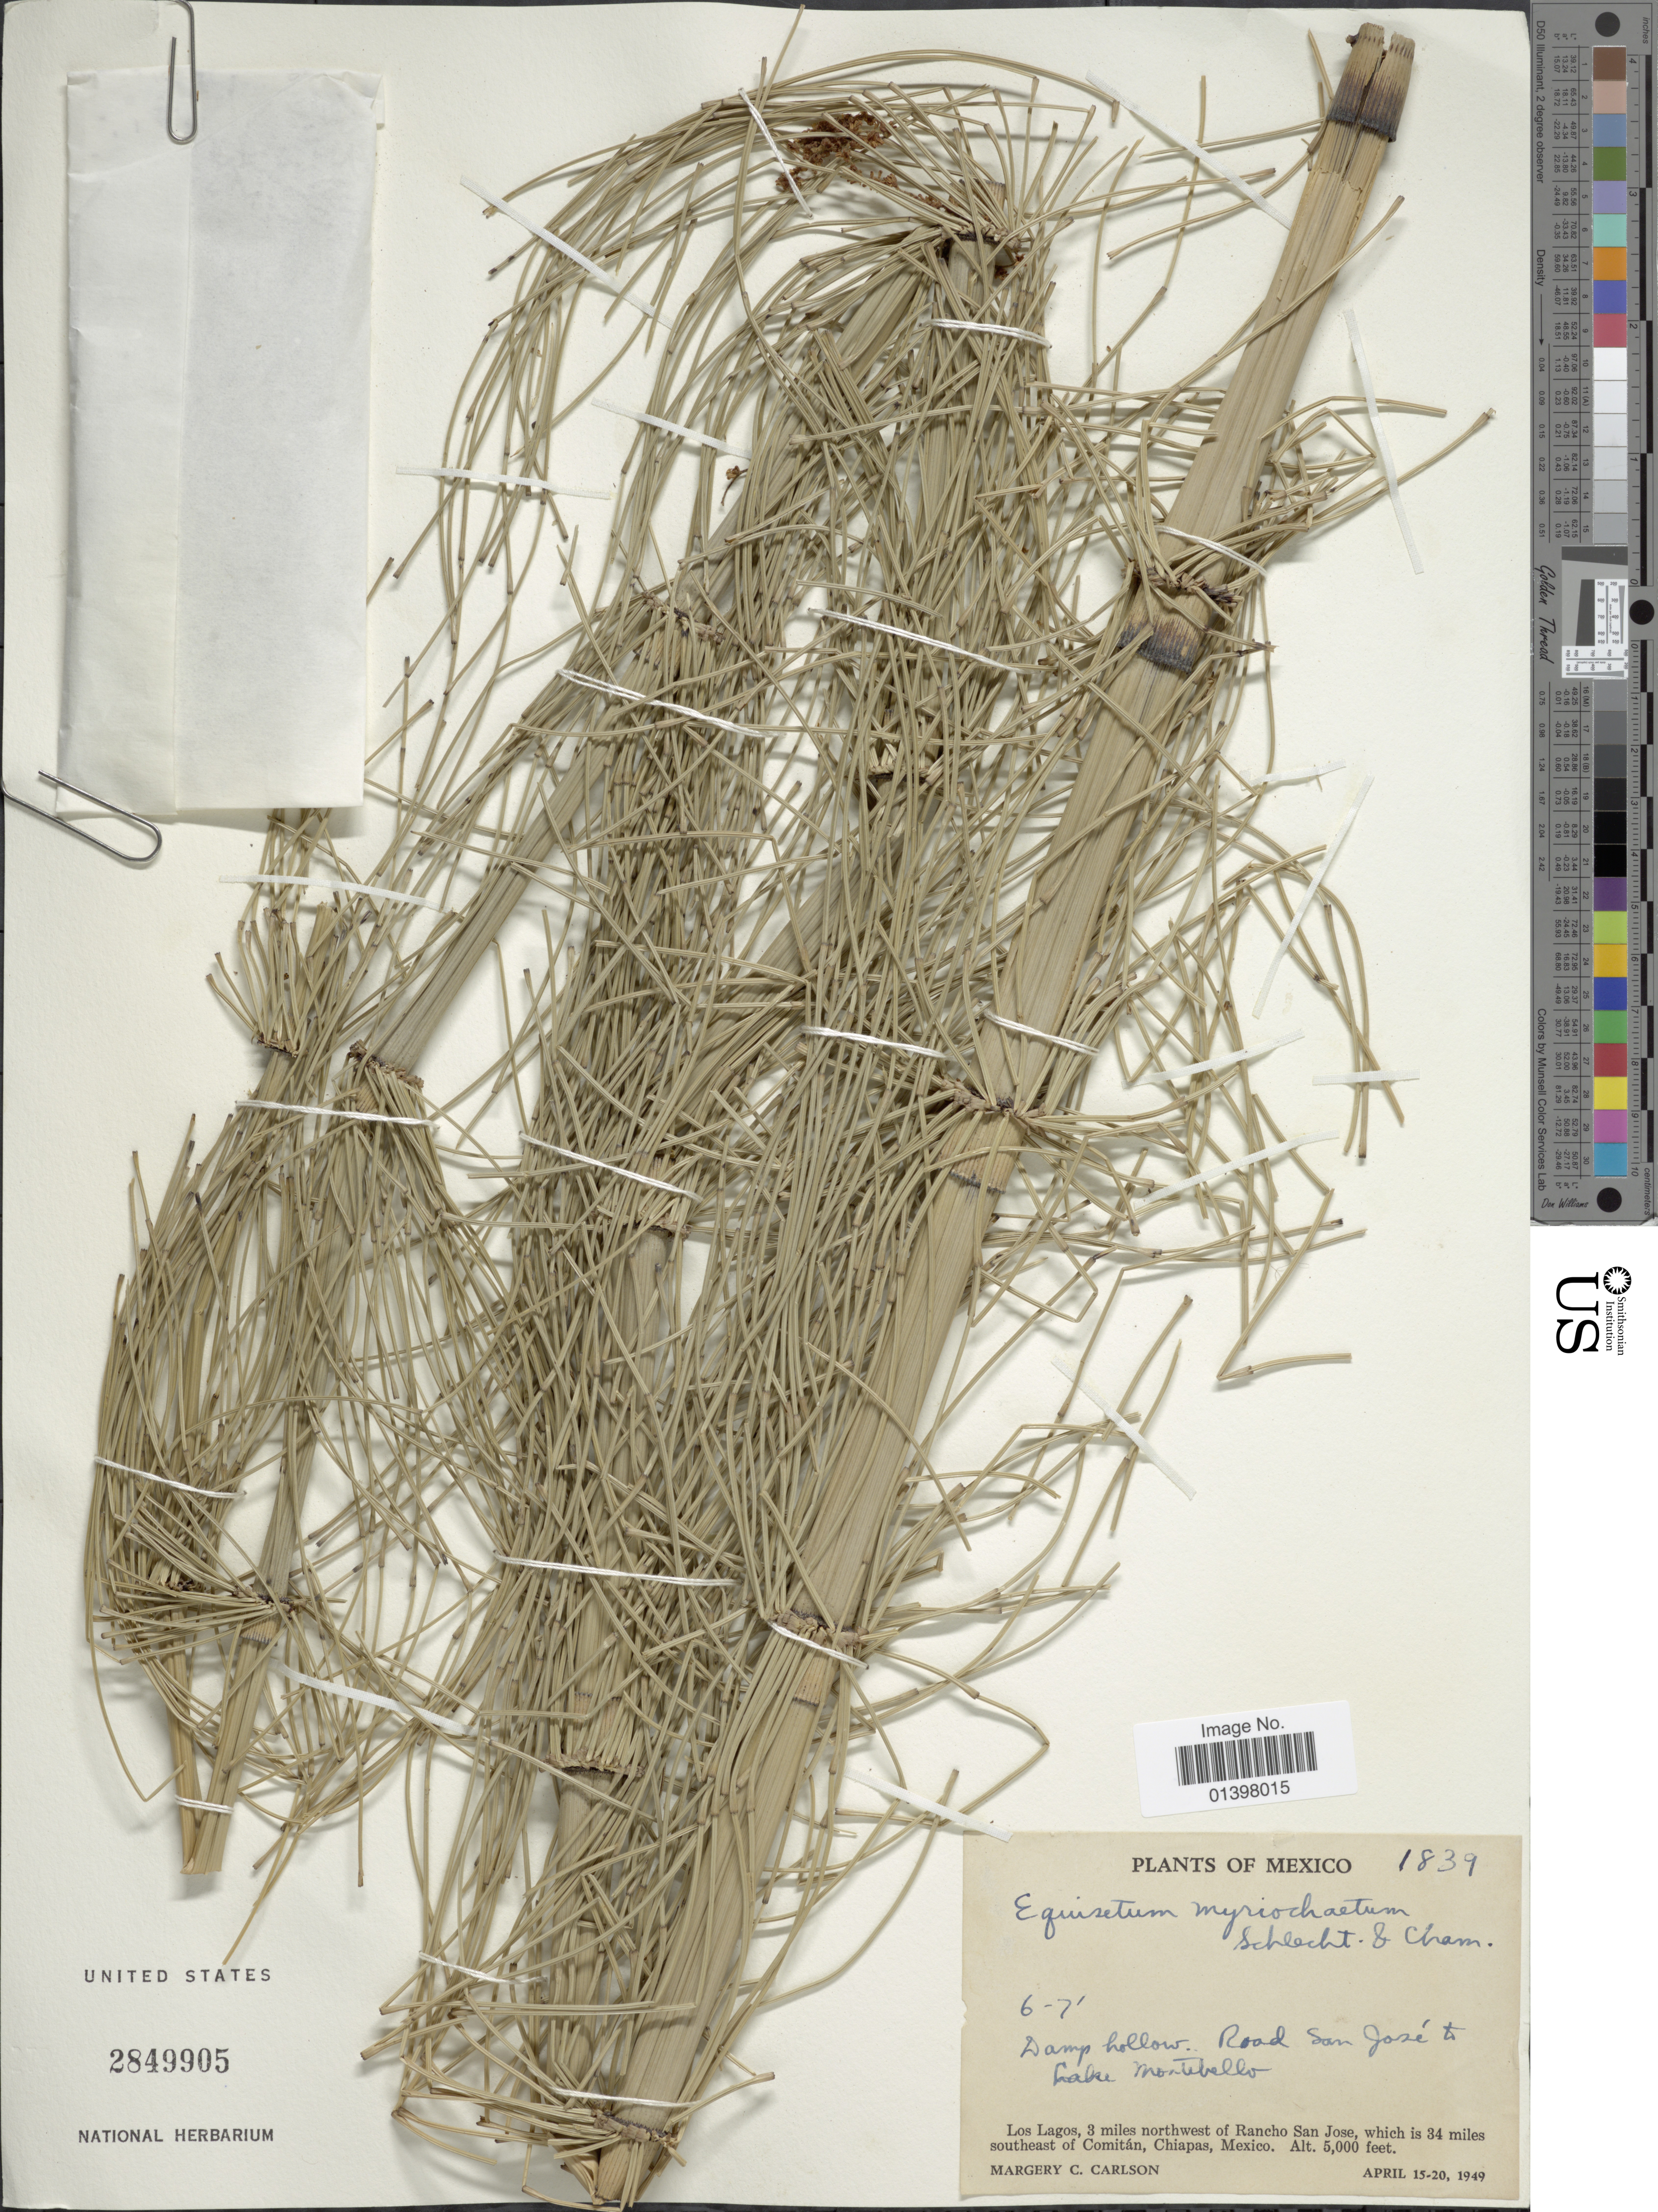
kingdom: Plantae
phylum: Tracheophyta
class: Polypodiopsida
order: Equisetales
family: Equisetaceae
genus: Equisetum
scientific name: Equisetum myriochaetum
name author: Schltdl. & Cham.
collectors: M. C. Carlson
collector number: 1839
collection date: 1949-04-15/1949-04-20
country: Mexico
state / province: Chiapas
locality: Los Lagos, 3 miles northwest of Rancho San Jose, wich is 34 miles southeast of Comitán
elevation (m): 1524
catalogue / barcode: US 2849905